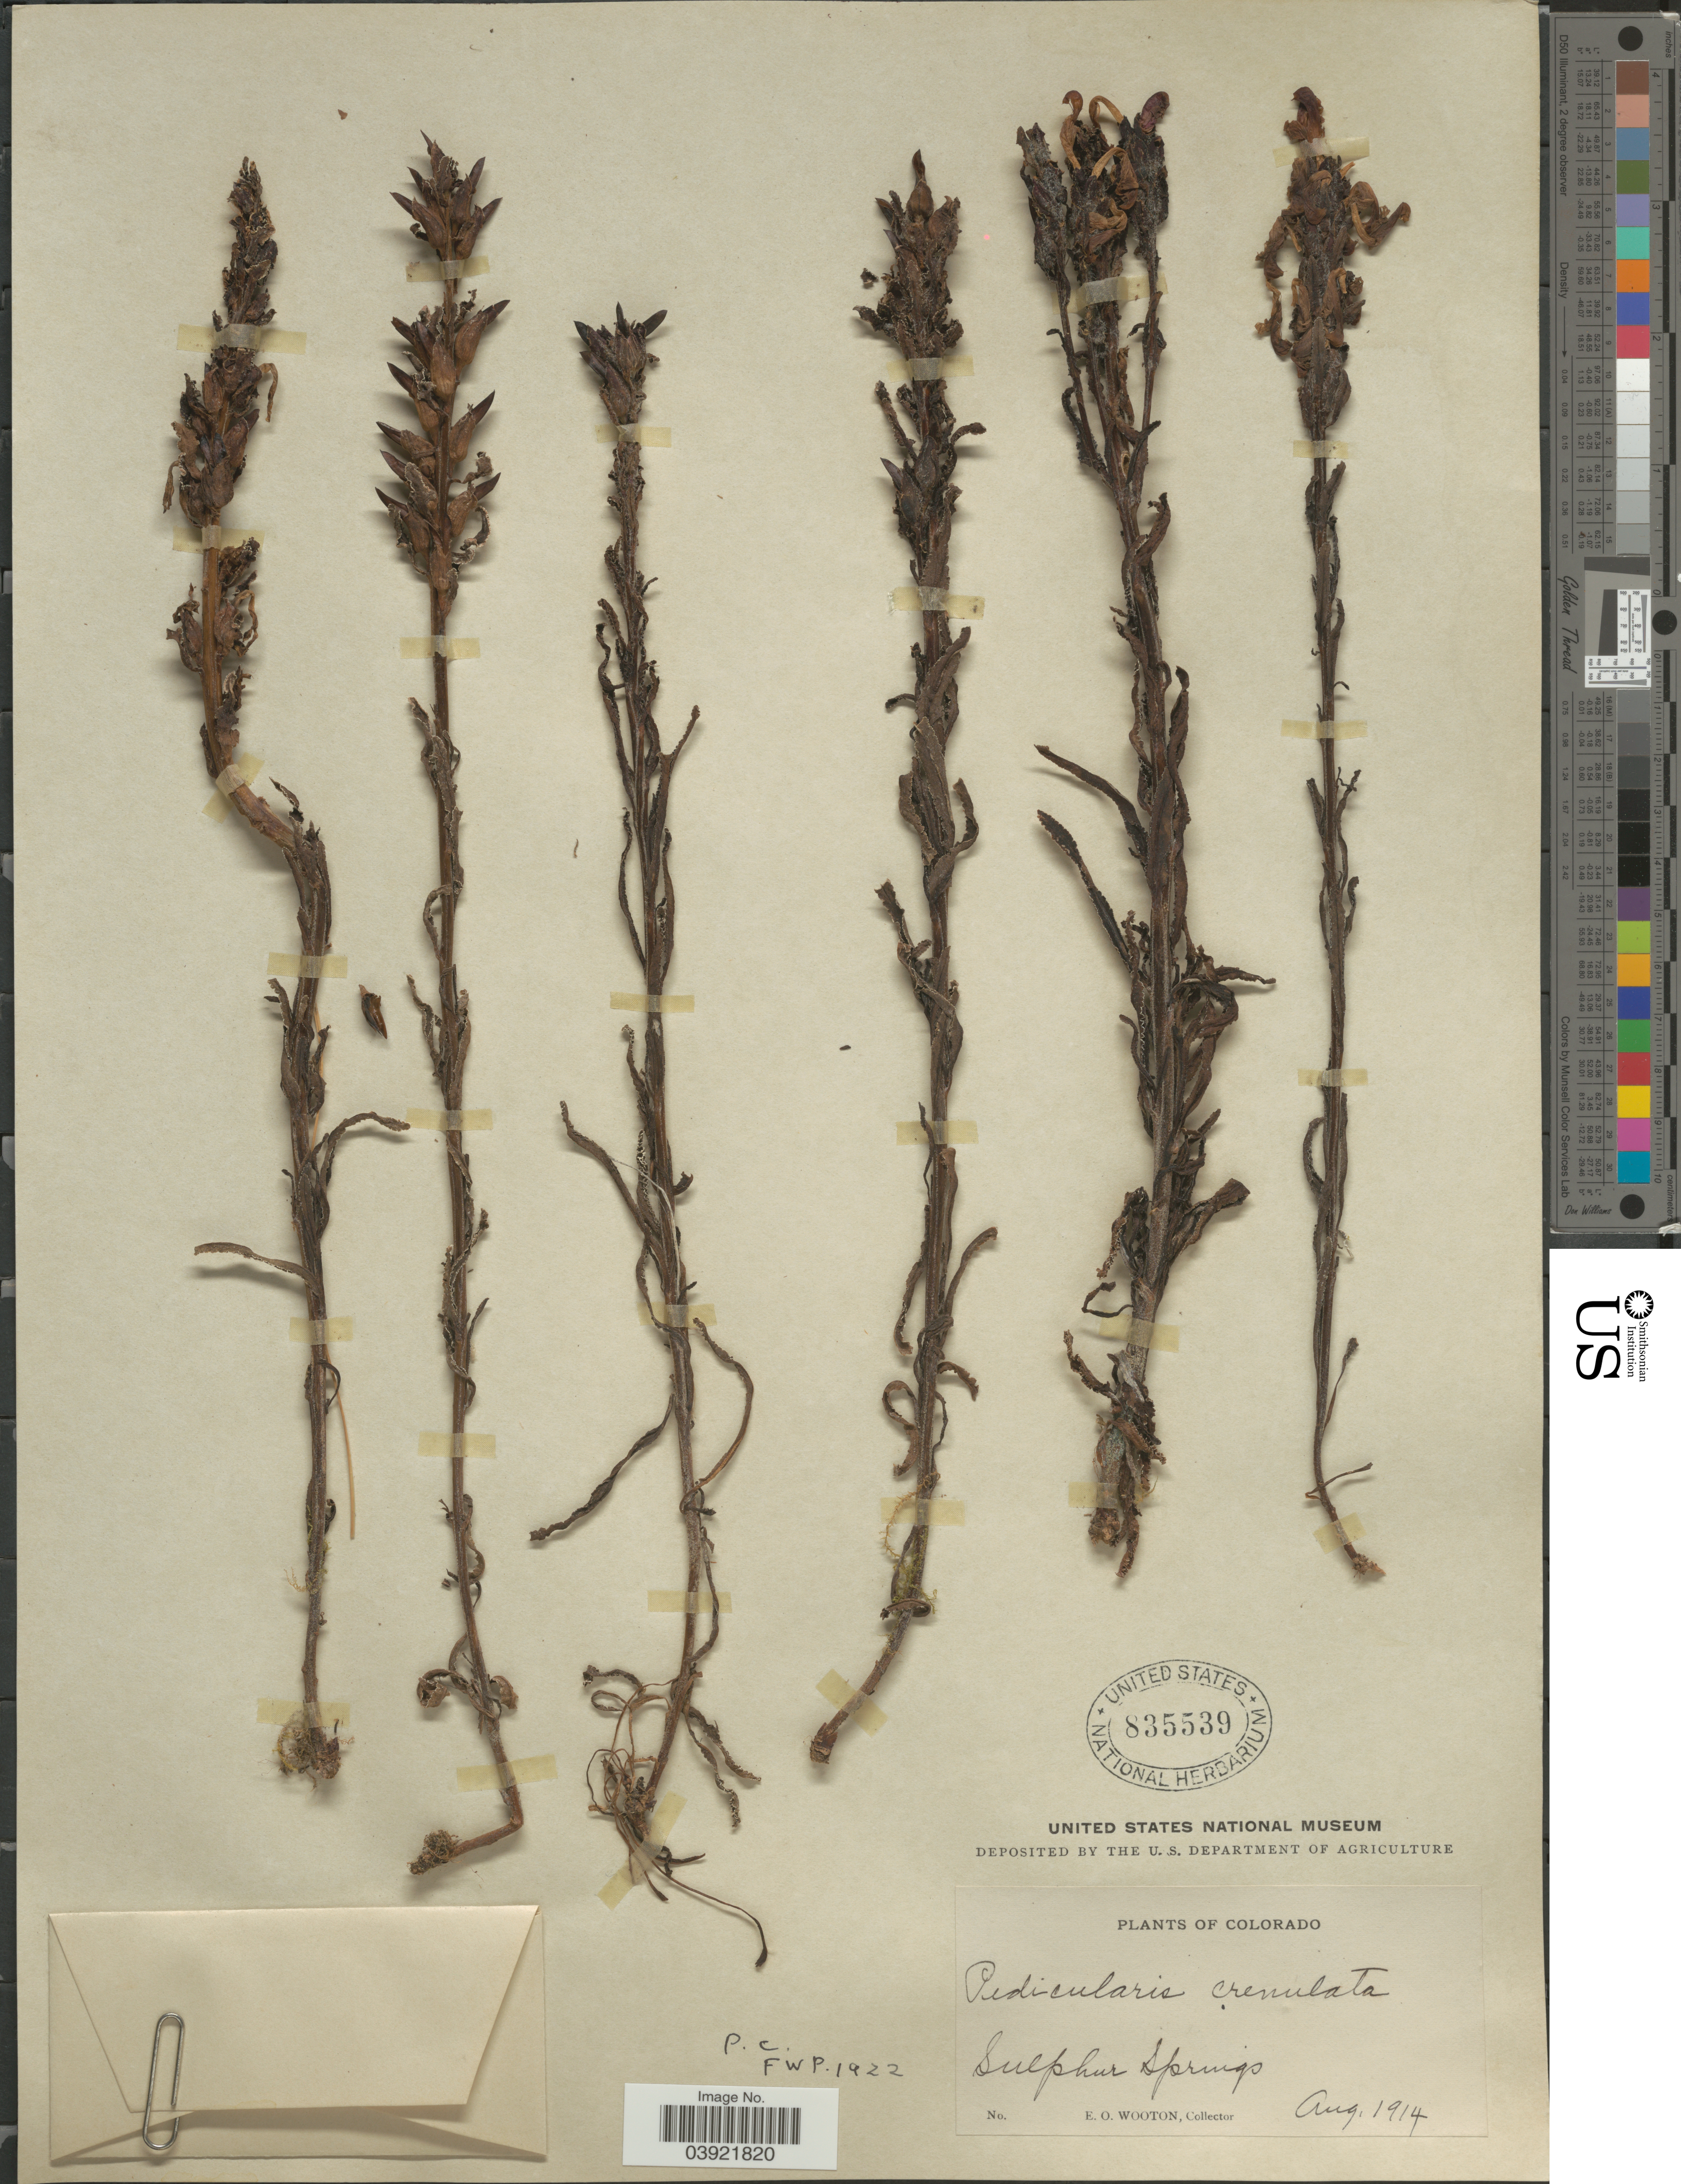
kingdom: Plantae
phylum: Tracheophyta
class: Magnoliopsida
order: Lamiales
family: Orobanchaceae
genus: Pedicularis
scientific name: Pedicularis crenulata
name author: Benth.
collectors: E. O. Wooton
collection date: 1914-08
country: United States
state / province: Colorado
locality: Sulphur Springs.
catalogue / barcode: US 835539